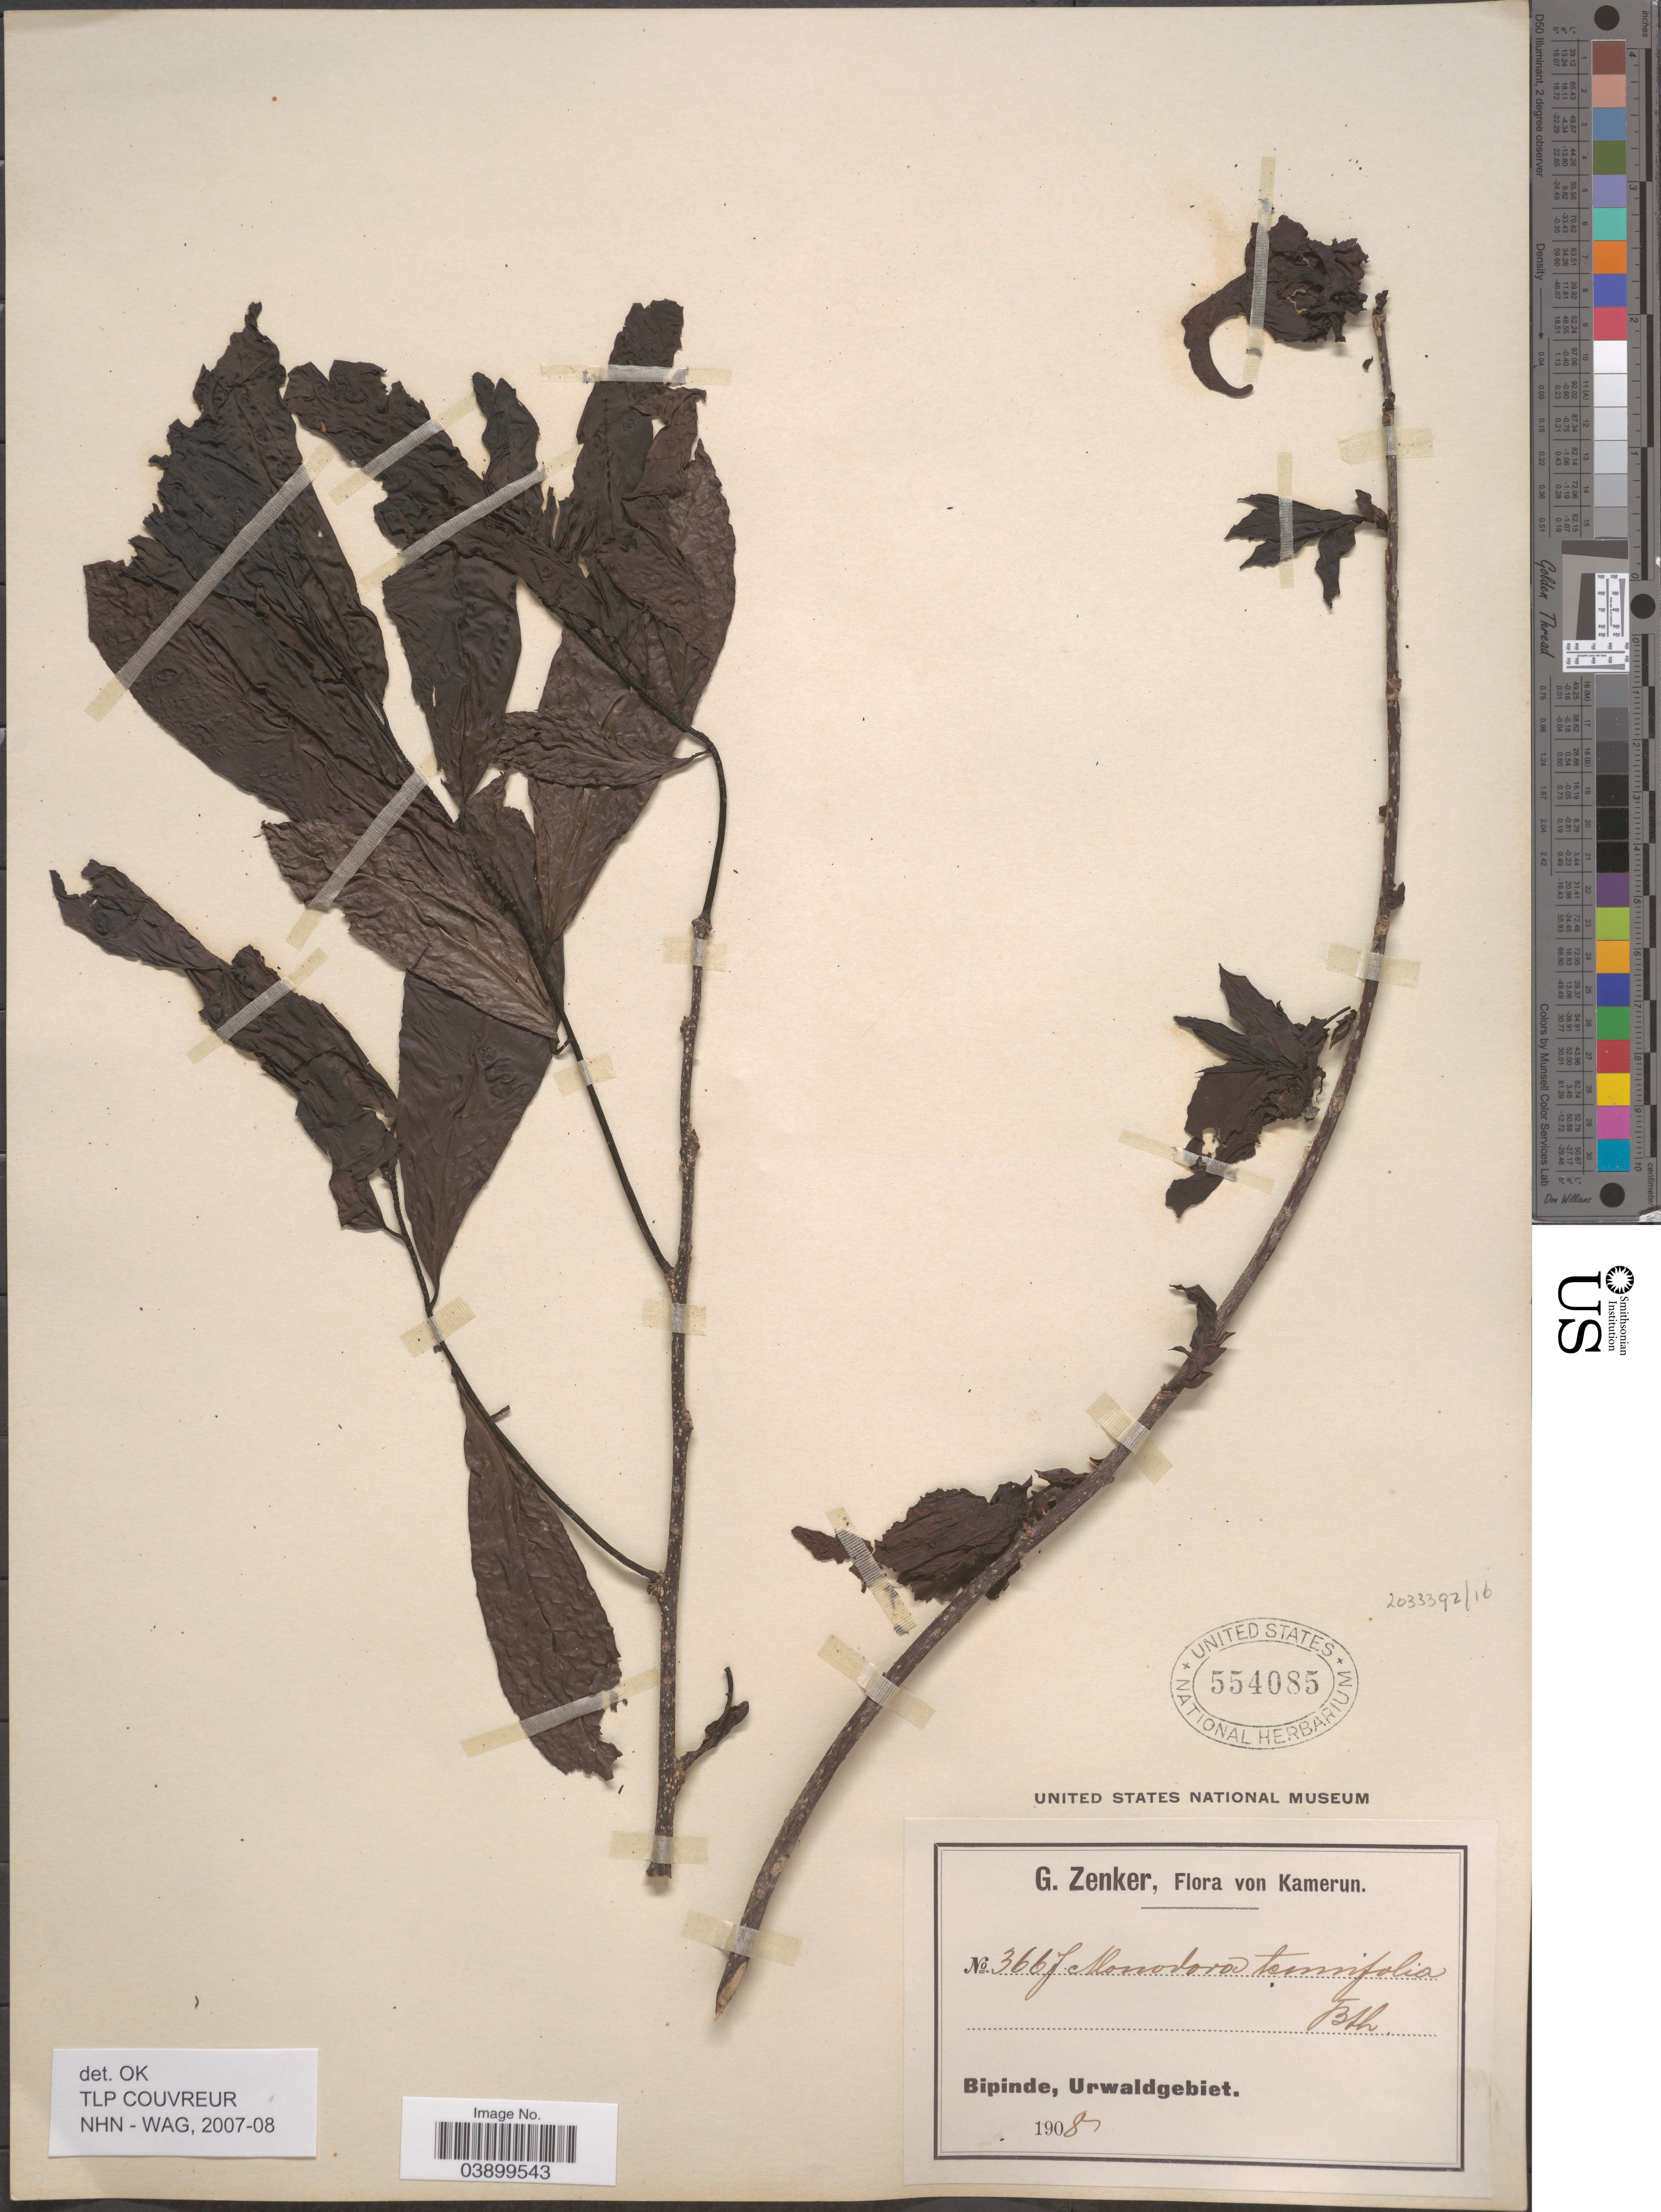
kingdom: Plantae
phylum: Tracheophyta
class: Magnoliopsida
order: Magnoliales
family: Annonaceae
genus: Monodora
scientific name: Monodora tenuifolia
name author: Benth.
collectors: G. A. Zenker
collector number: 3667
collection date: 1908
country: Cameroon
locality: Bipinde, Urwaldgebiet.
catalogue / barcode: US 554085